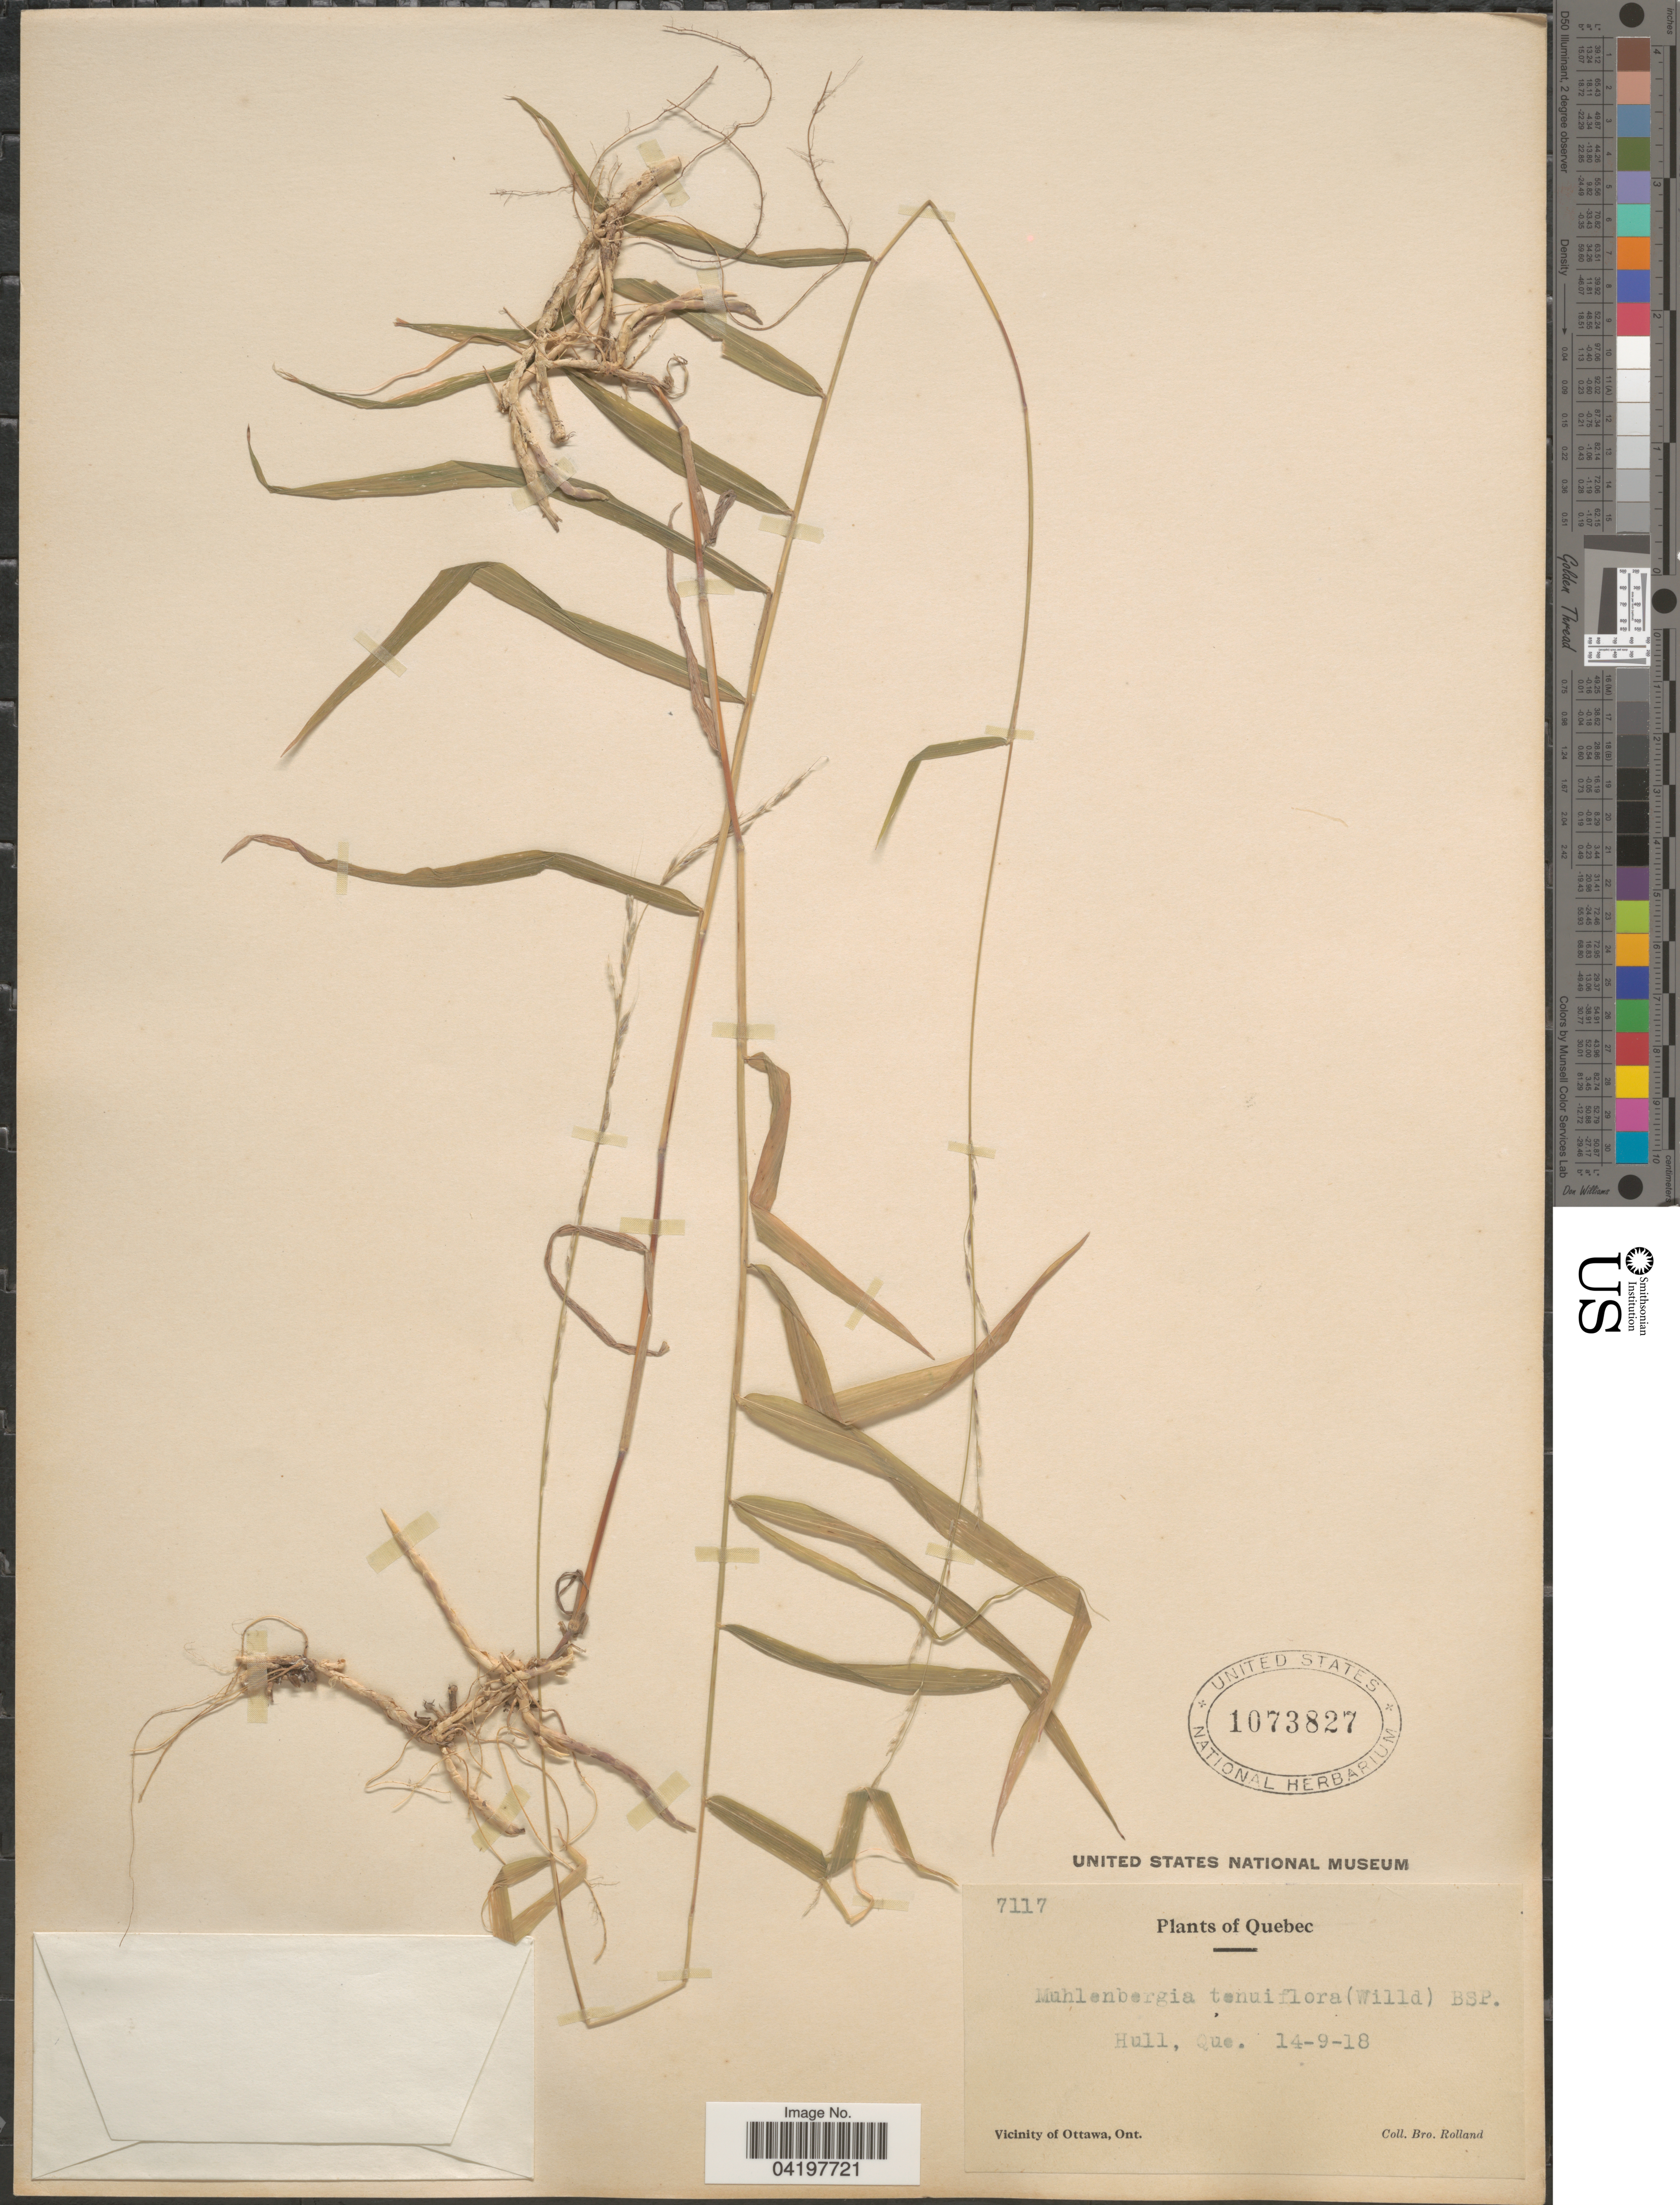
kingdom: Plantae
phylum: Tracheophyta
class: Liliopsida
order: Poales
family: Poaceae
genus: Muhlenbergia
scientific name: Muhlenbergia tenuiflora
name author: (Willd.) Britton, Stearns & Poggenb.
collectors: B. Rolland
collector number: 7117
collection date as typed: Transcribed d/m/y: 14/9/18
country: Canada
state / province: Quebec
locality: Hull.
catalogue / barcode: US 1073827